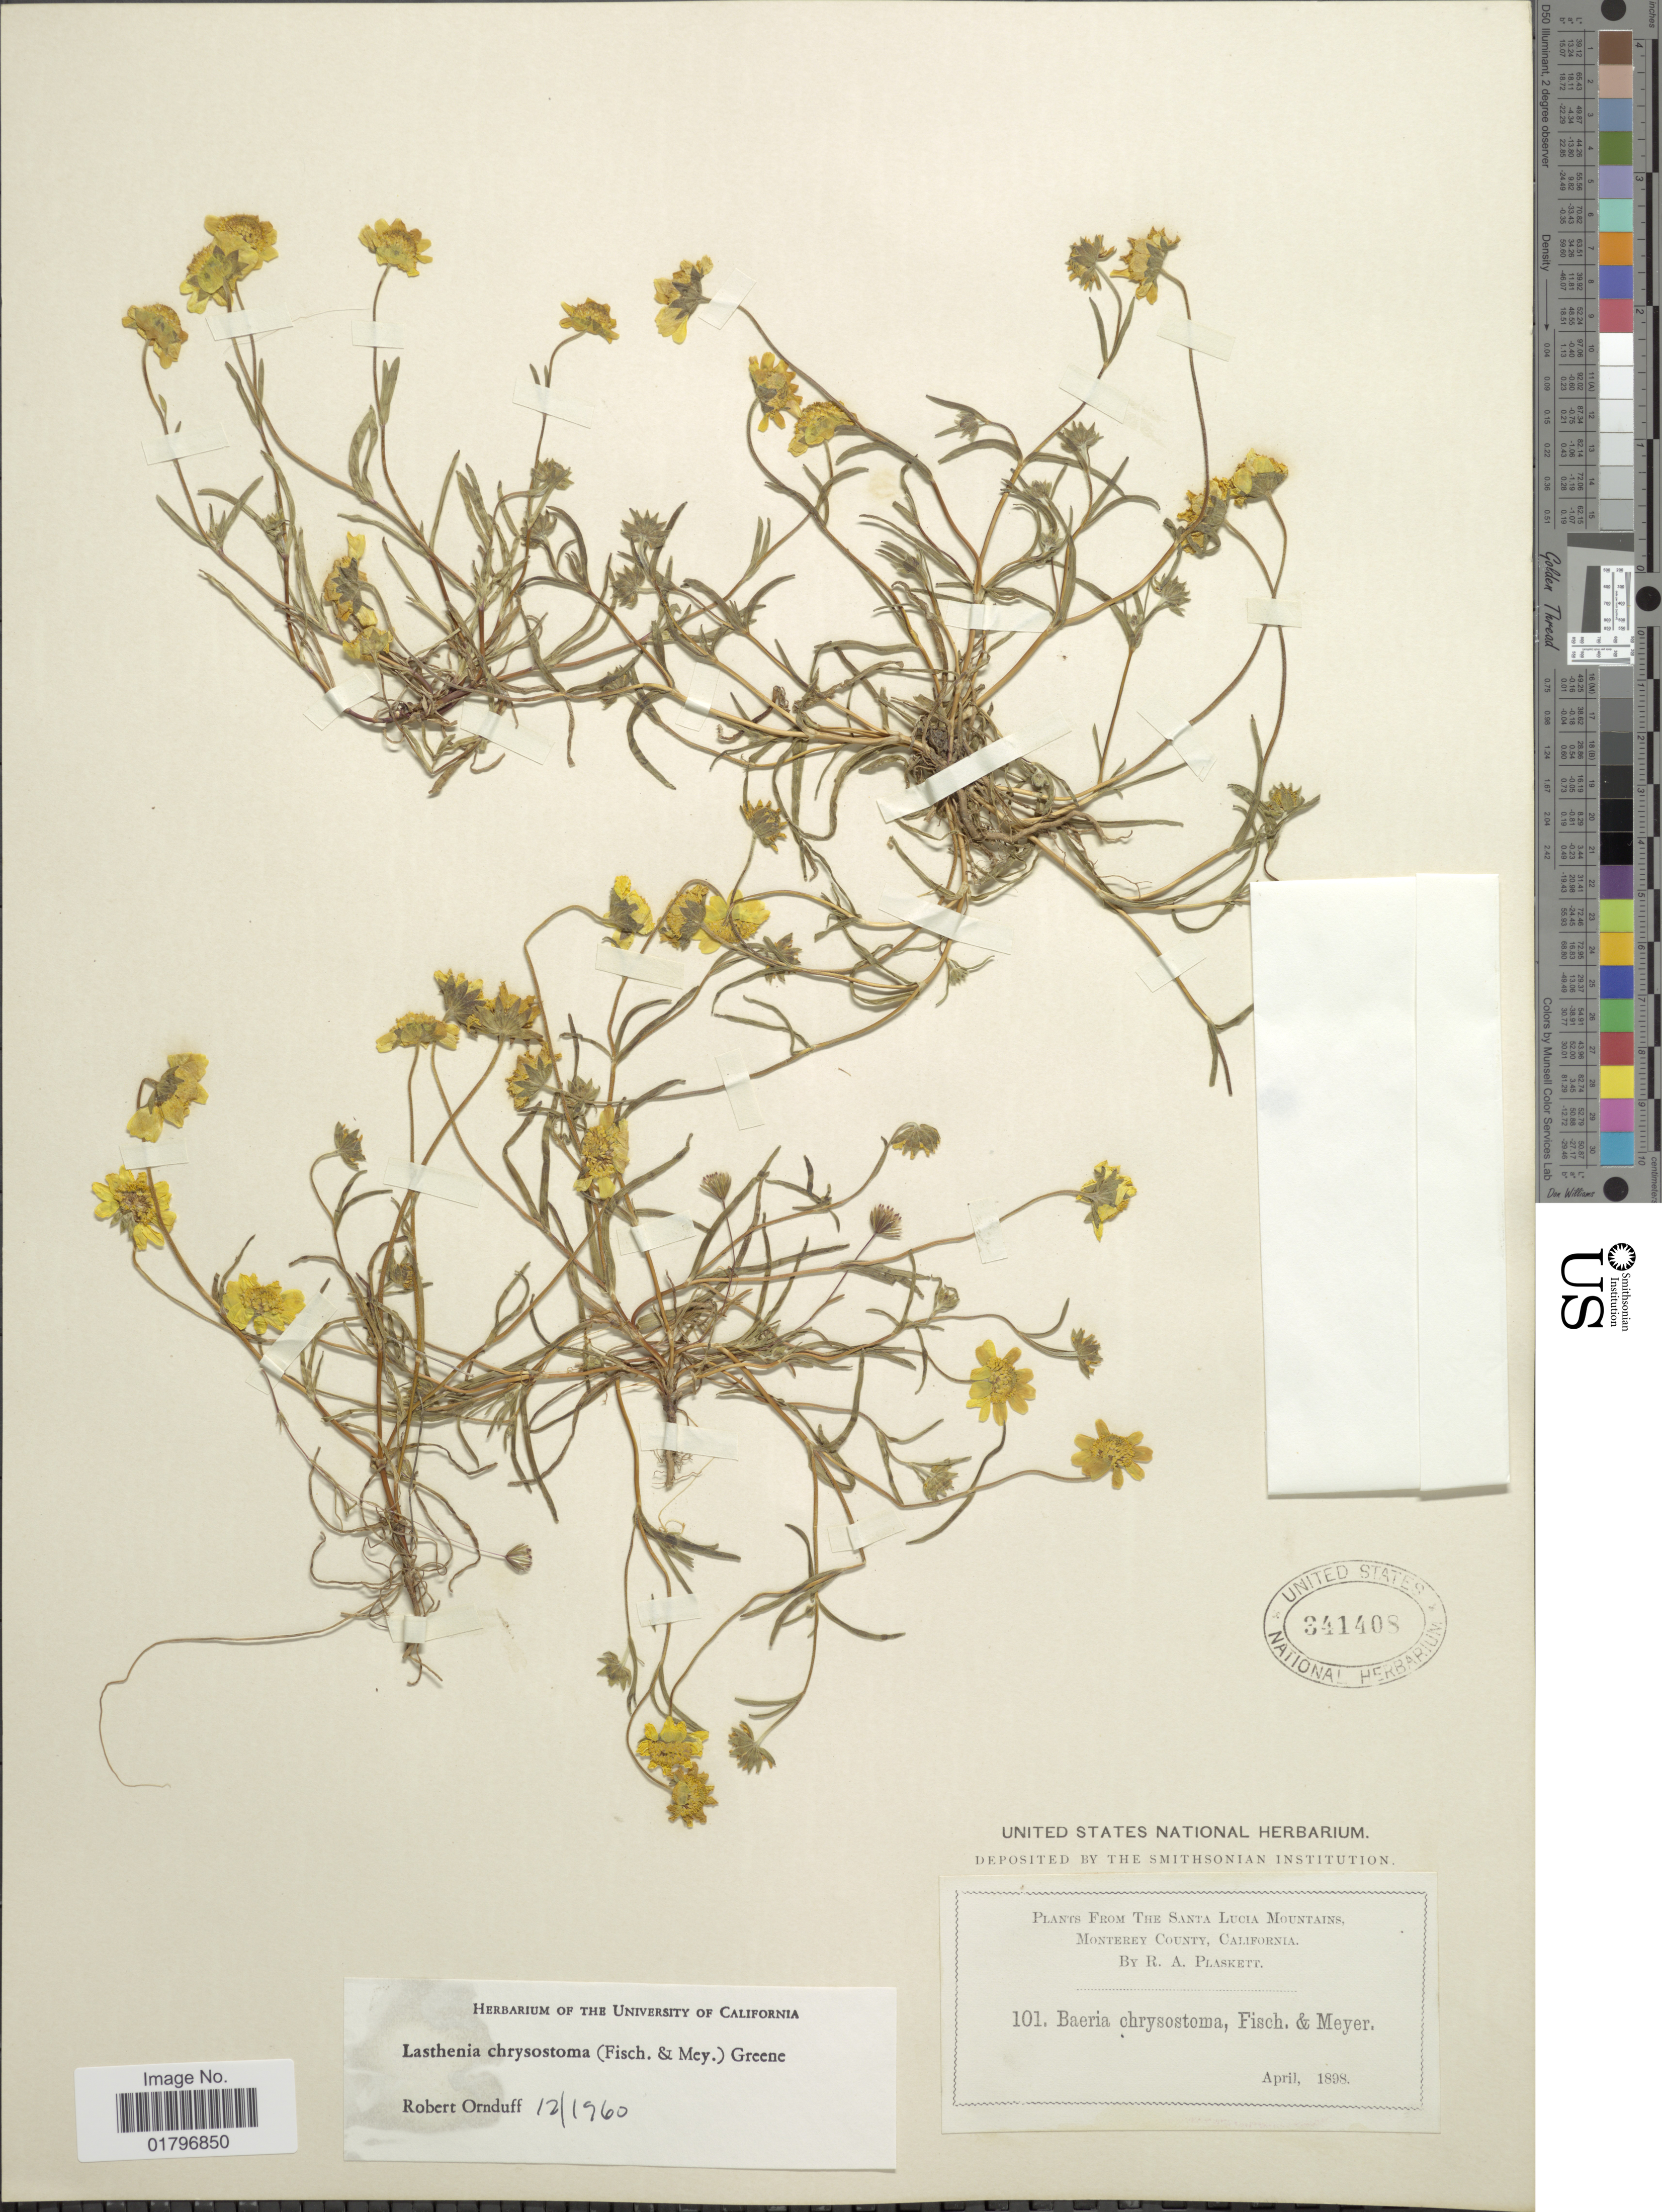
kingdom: Plantae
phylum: Tracheophyta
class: Magnoliopsida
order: Asterales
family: Asteraceae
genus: Lasthenia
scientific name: Lasthenia chrysostoma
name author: (Fisch. & C.A. Mey.) Greene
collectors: R. Plaskett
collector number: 101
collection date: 1898-04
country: United States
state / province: California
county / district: Monterey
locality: Santa Lucia Mountains, Monterey County, California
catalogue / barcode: US 341408